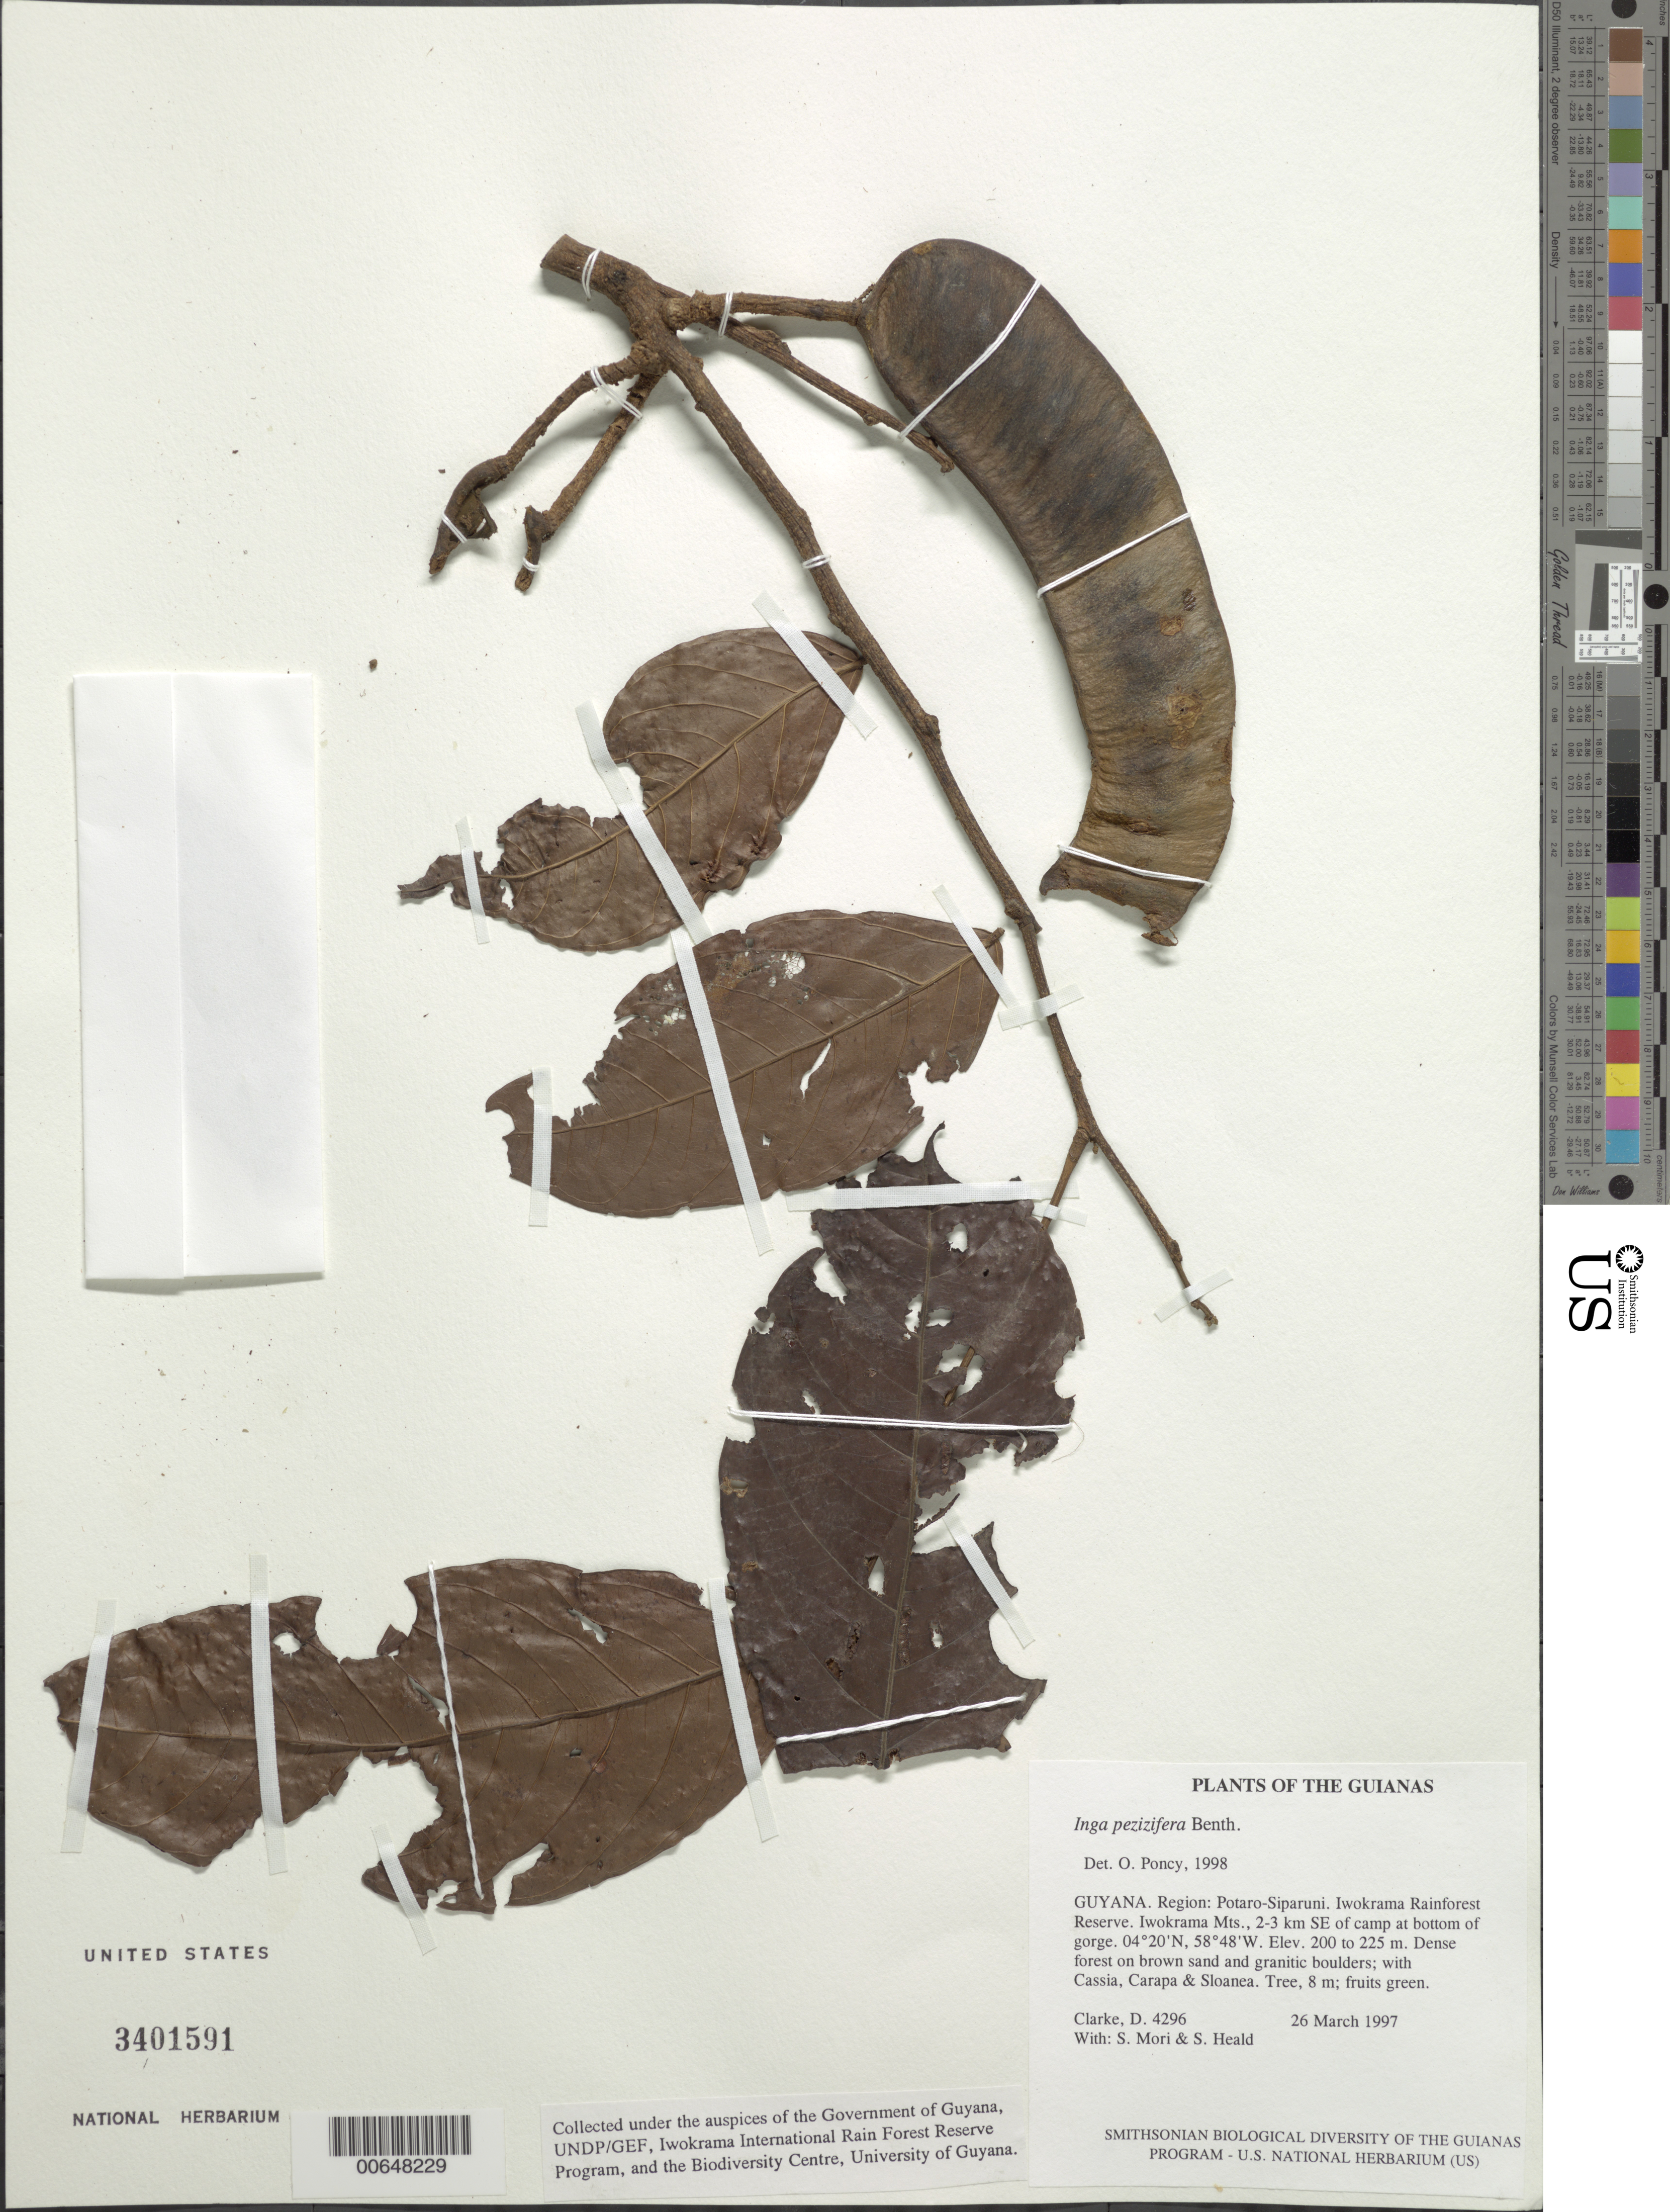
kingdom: Plantae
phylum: Tracheophyta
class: Magnoliopsida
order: Fabales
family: Fabaceae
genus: Inga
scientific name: Inga pezizifera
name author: Benth.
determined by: Poncy, O.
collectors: H. D. Clarke, S. Mori & S. Heald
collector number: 4296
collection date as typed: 26 March 1997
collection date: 1997-03-26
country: Guyana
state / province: Potaro-Siparuni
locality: Iwokrama Rainforest Reserve. Iwokrama Mts., 2-3 km SE of camp at bottom of gorge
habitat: Dense forest on brown sand and granitic boulders; with Cassia, Carapa & Sloanea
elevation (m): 200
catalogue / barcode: US 3401591